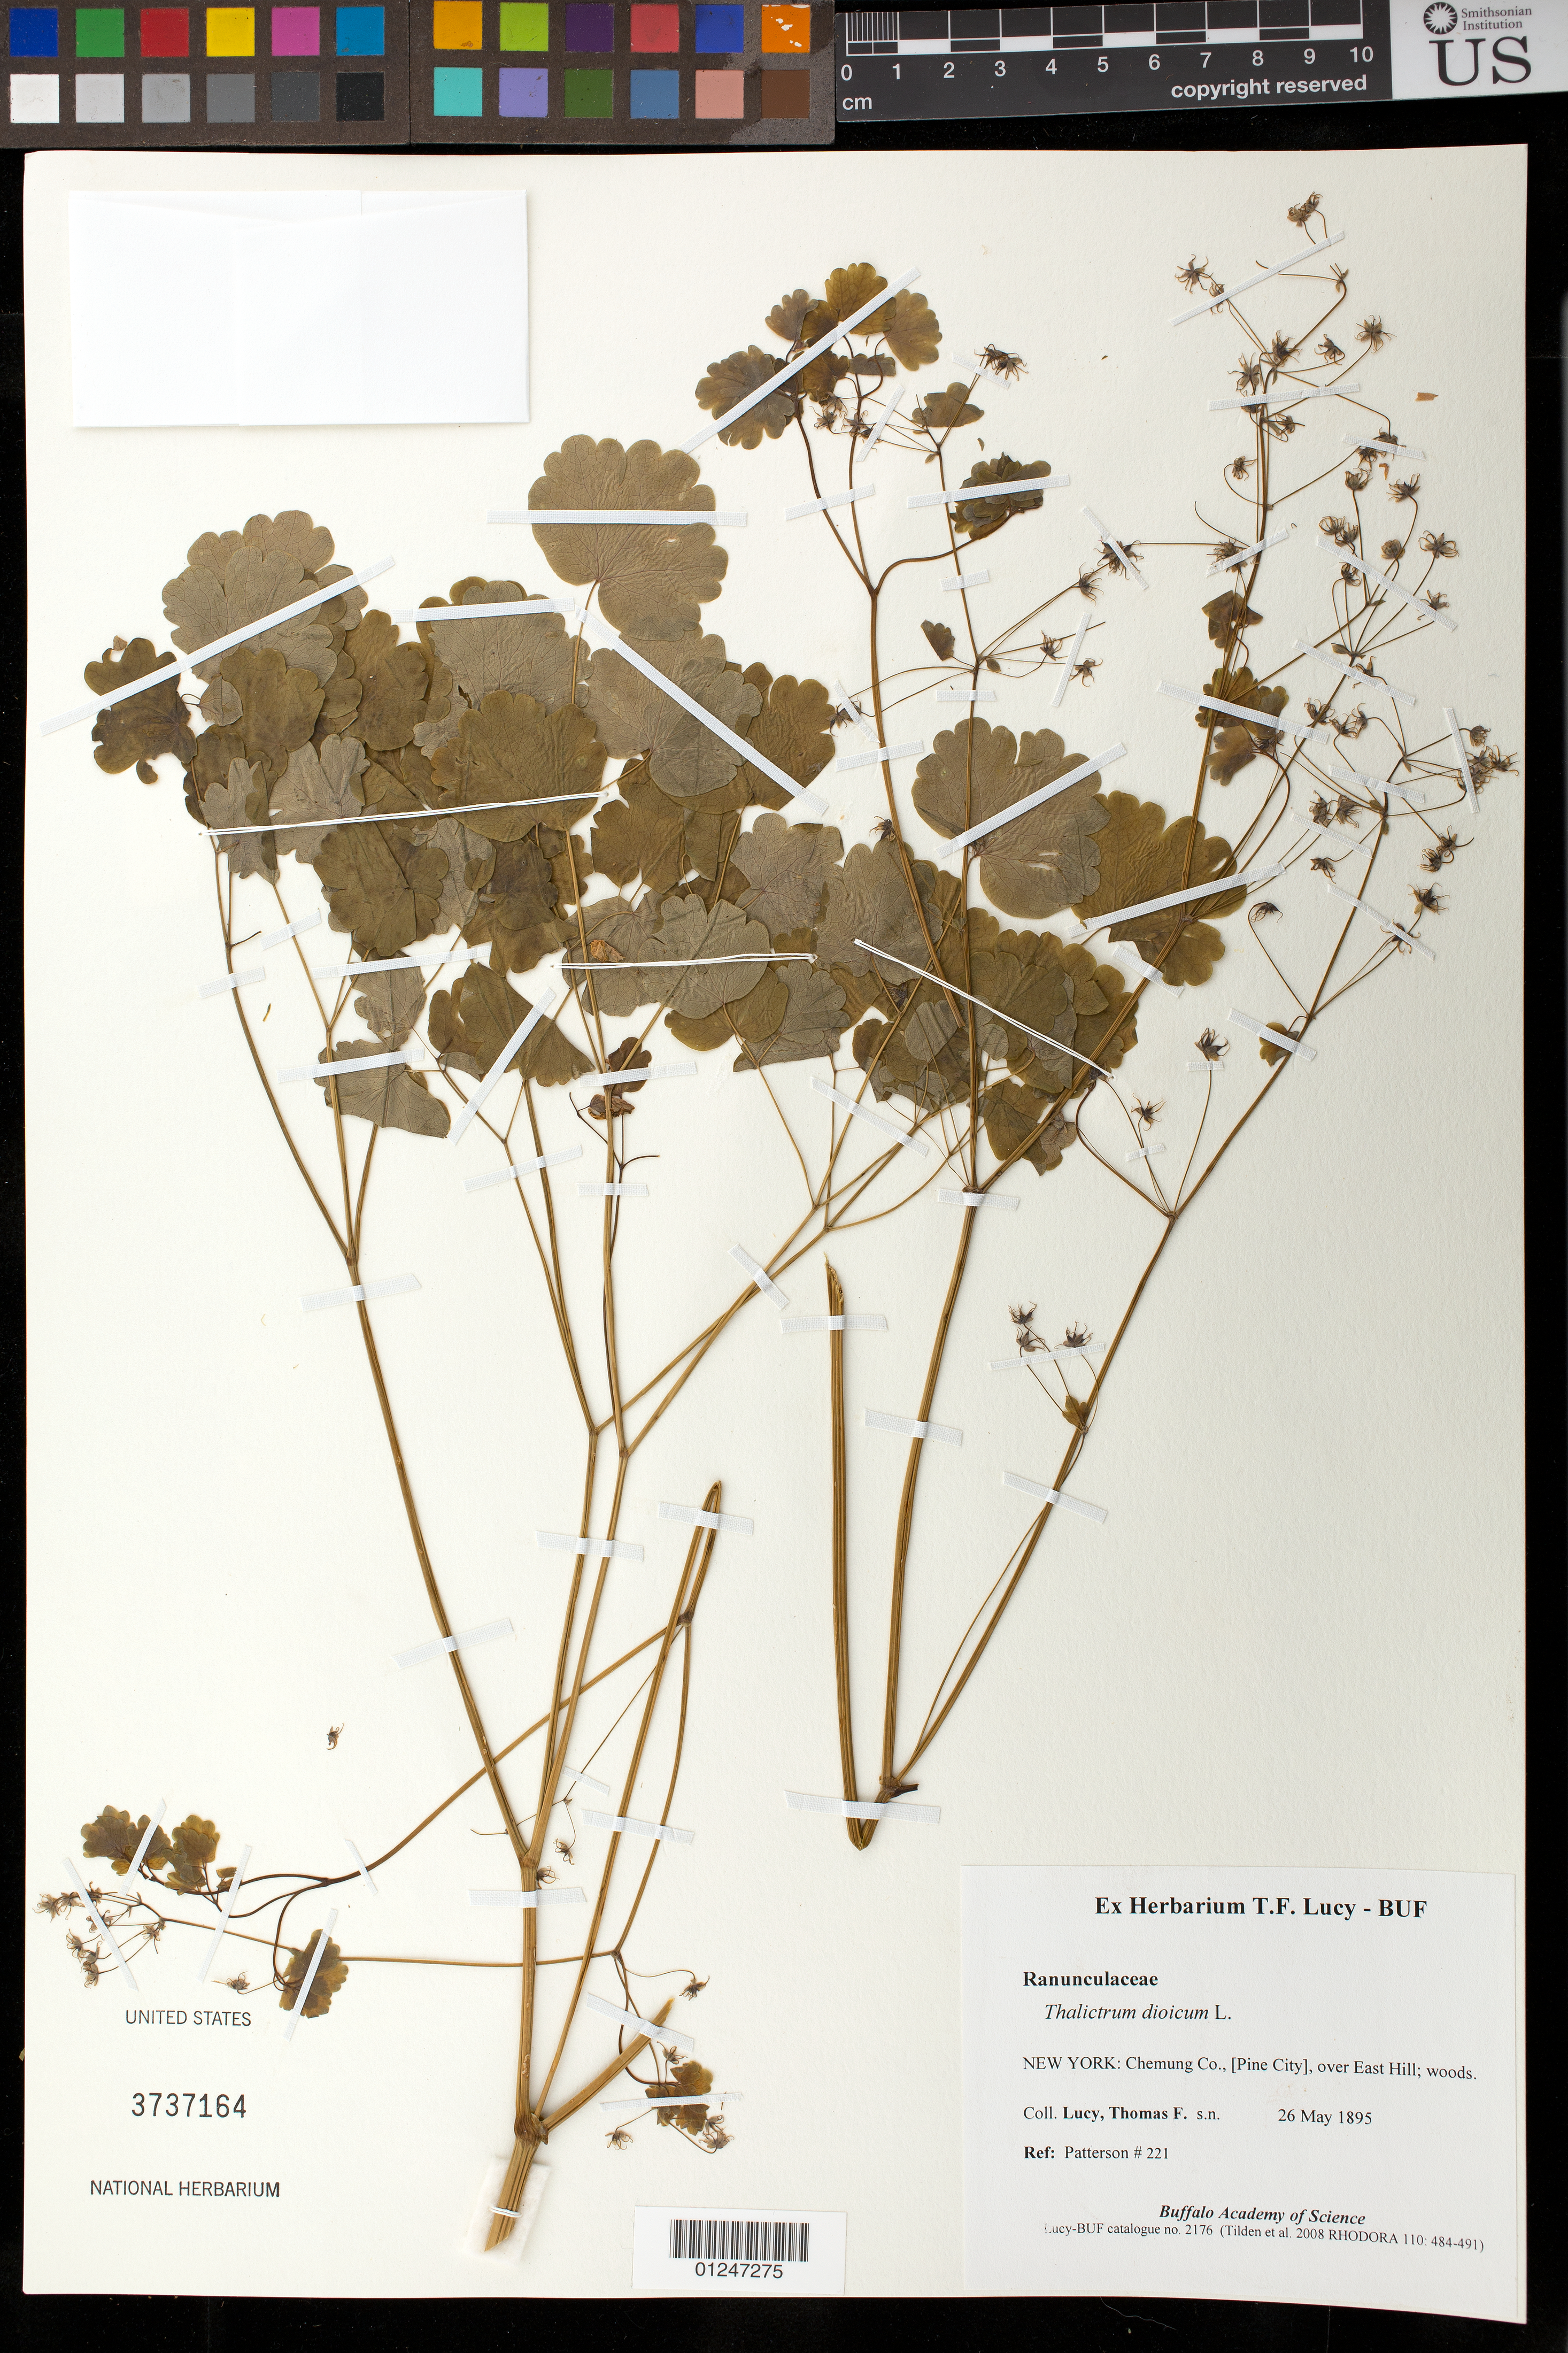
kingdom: Plantae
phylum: Tracheophyta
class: Magnoliopsida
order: Ranunculales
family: Ranunculaceae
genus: Thalictrum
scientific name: Thalictrum dioicum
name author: L.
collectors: T. Lucy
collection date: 1895-05-26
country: United States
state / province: New York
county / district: Chemung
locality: Pine city; over East Hill.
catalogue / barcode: US 3737164